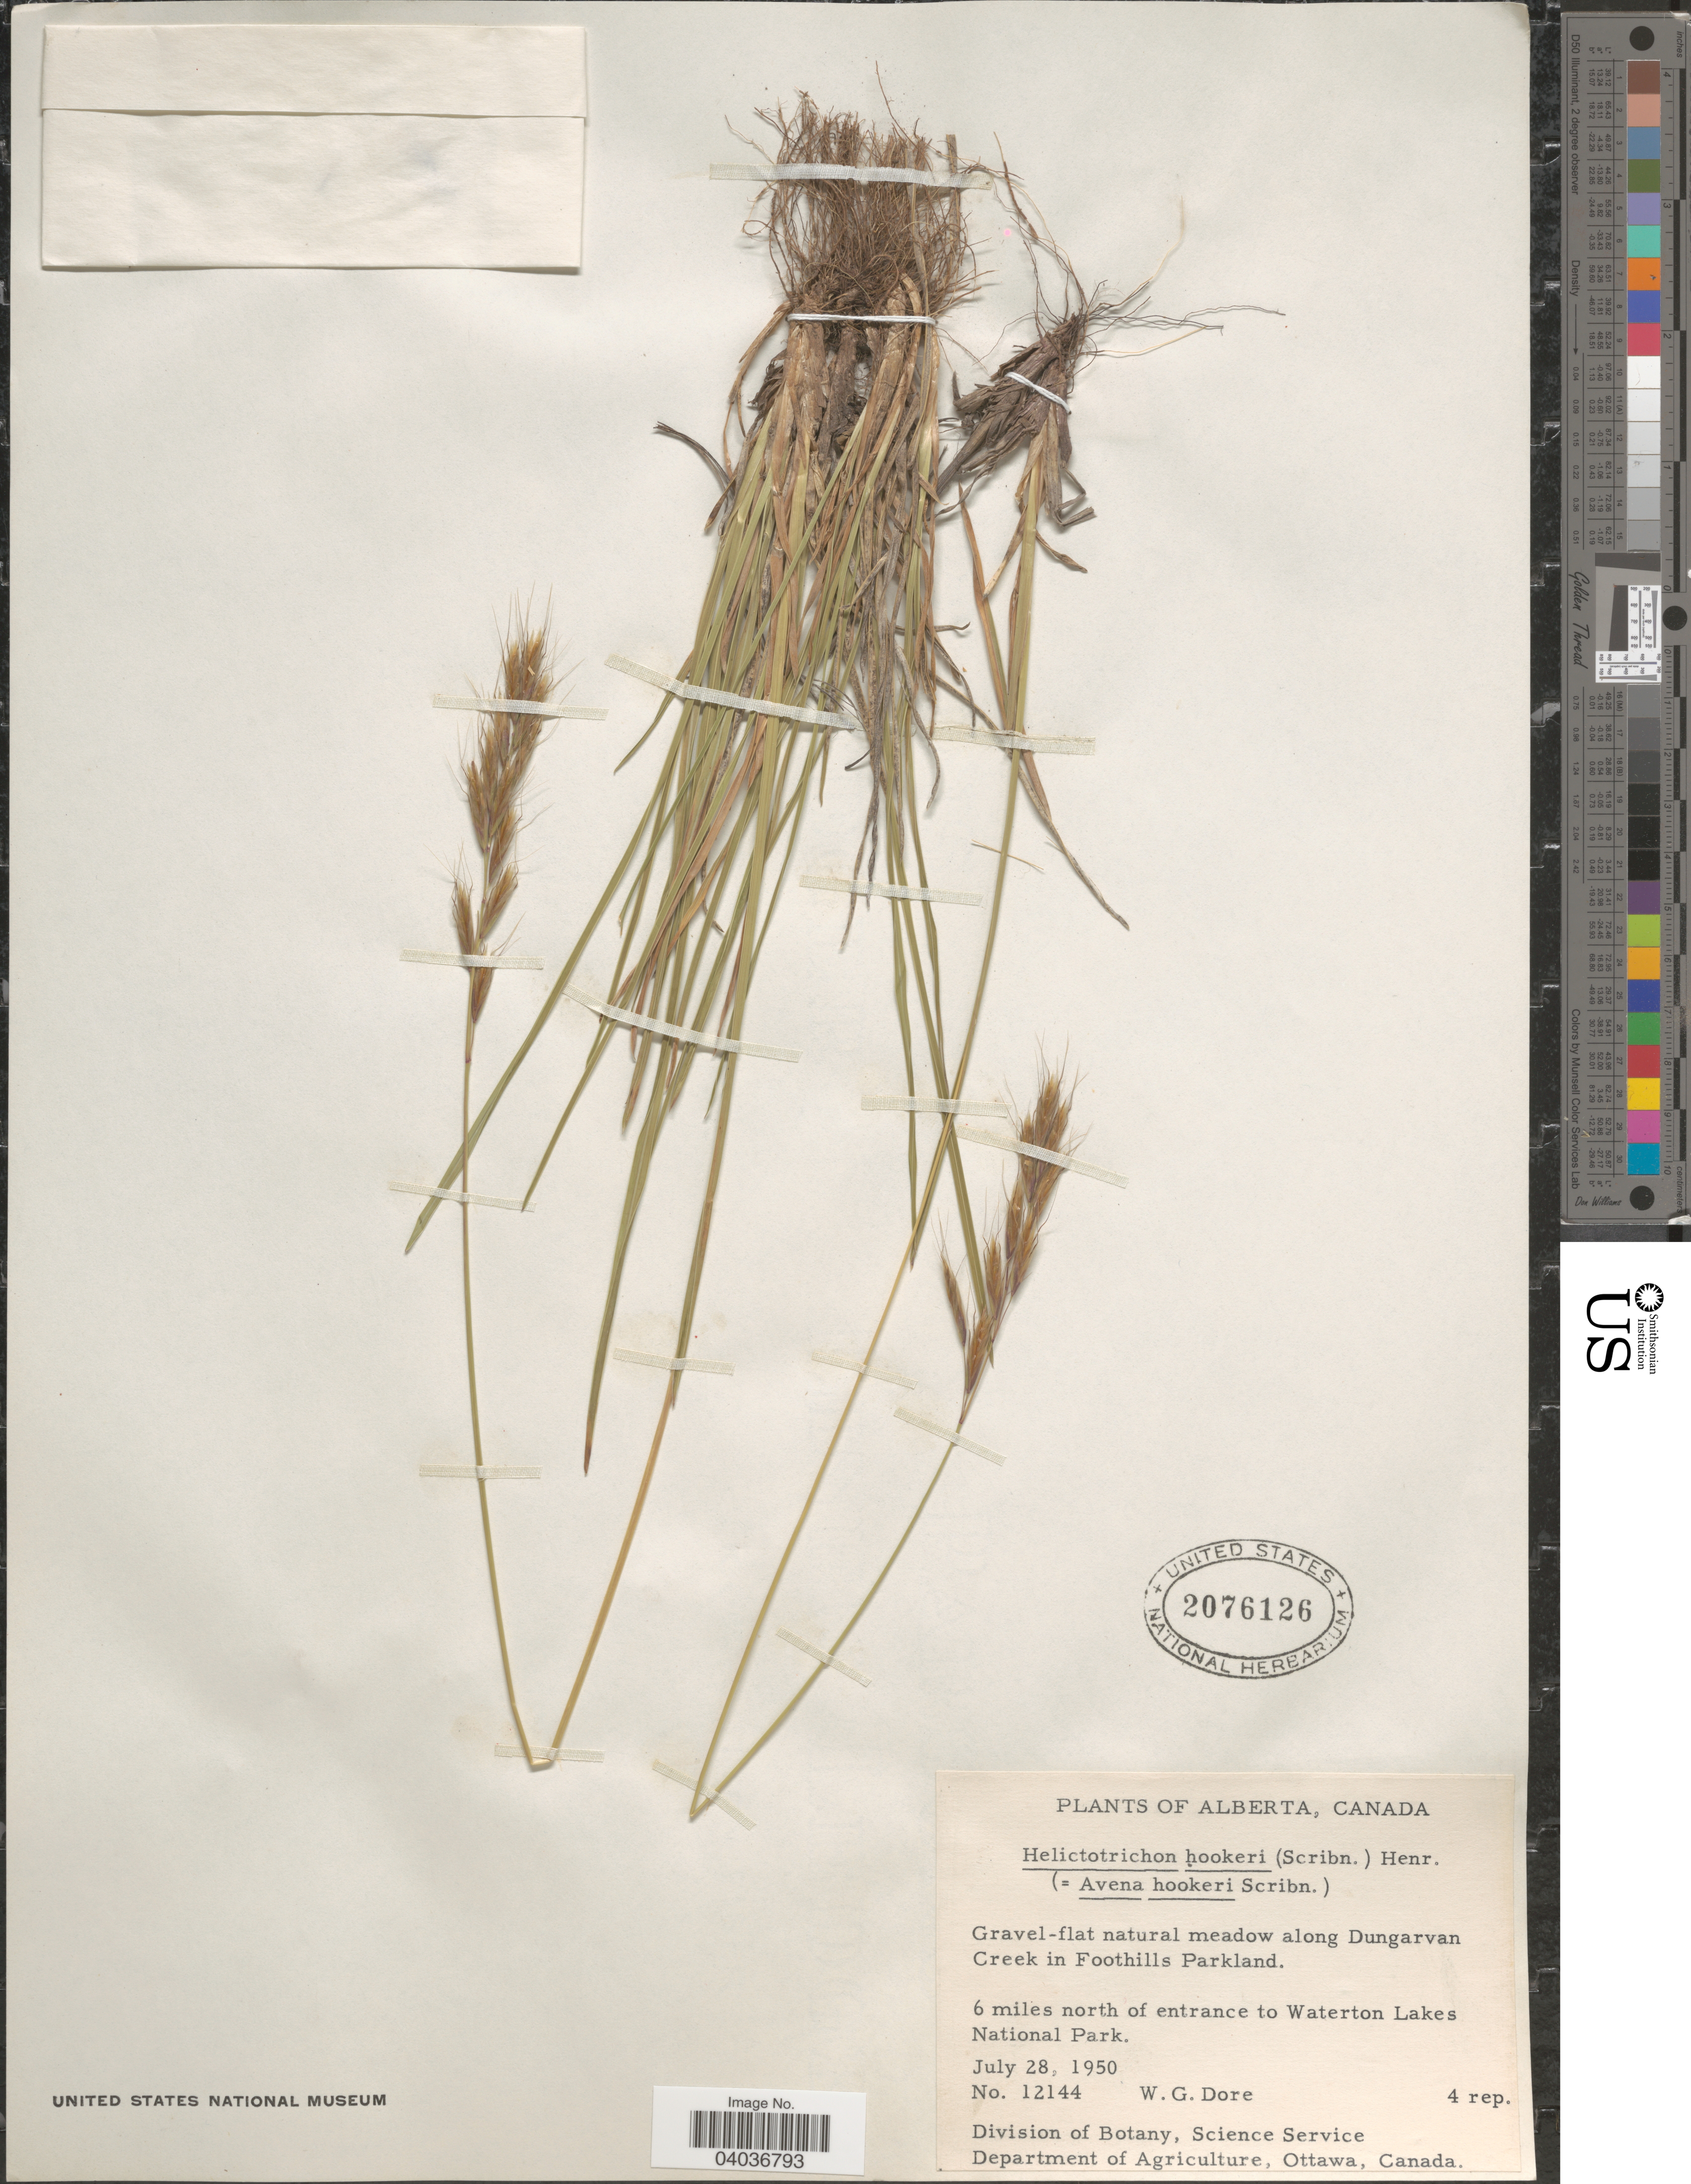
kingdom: Plantae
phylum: Tracheophyta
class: Liliopsida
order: Poales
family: Poaceae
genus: Helictochloa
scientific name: Helictochloa hookeri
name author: (Scribn.) Romero Zarco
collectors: W. Dore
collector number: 12144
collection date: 1950-07-28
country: Canada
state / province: Alberta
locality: Along Dungarvan Creek in Foothills Parkland. 6 miles north of entrance to Waterton Lakes National Park.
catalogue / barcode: US 2076126